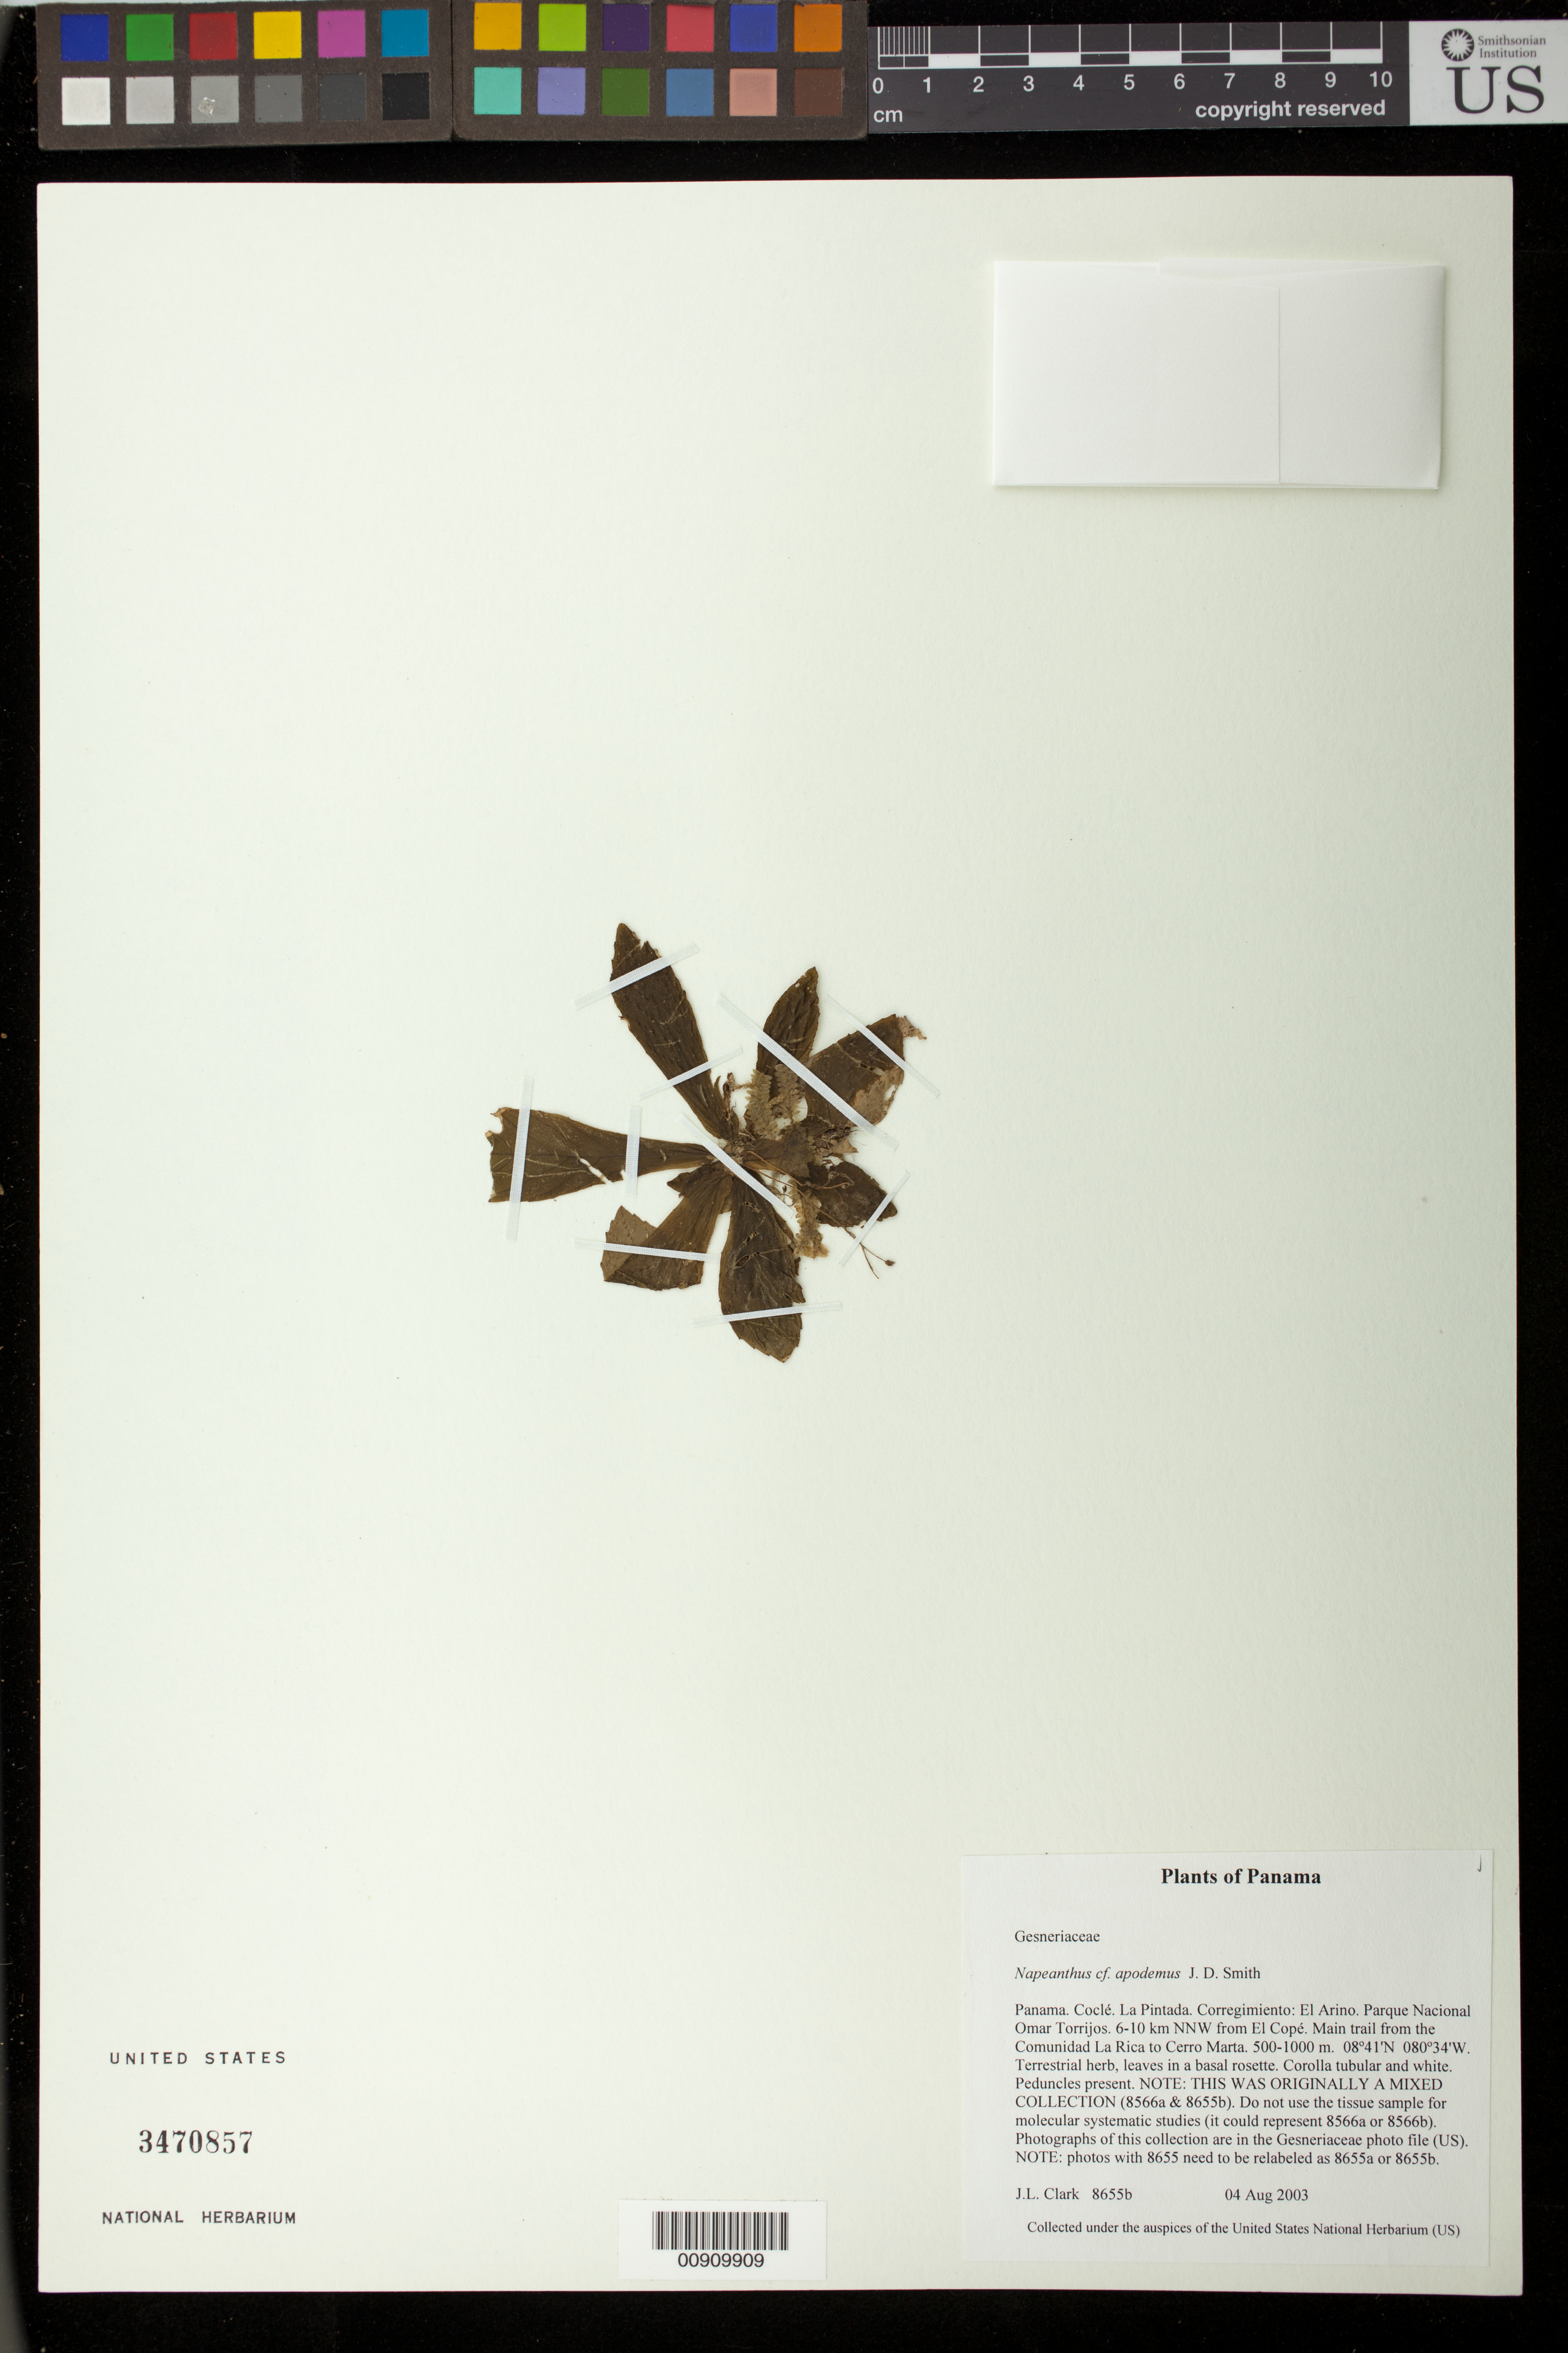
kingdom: Plantae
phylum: Tracheophyta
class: Magnoliopsida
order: Lamiales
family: Gesneriaceae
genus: Napeanthus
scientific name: Napeanthus apodemus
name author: Donn. Sm.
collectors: J. L. Clark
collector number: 8655 b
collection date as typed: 04 Aug 2003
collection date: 2003-08-04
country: Panama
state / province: Coclé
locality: La Pintada. Corregimiento: El Arino. Parque Nacional Omar Torrijos. 6-10 km NNW from El Copé. Main trail from the Comunidad La Rica to Cerro Marta.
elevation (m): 500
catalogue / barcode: US 3470857